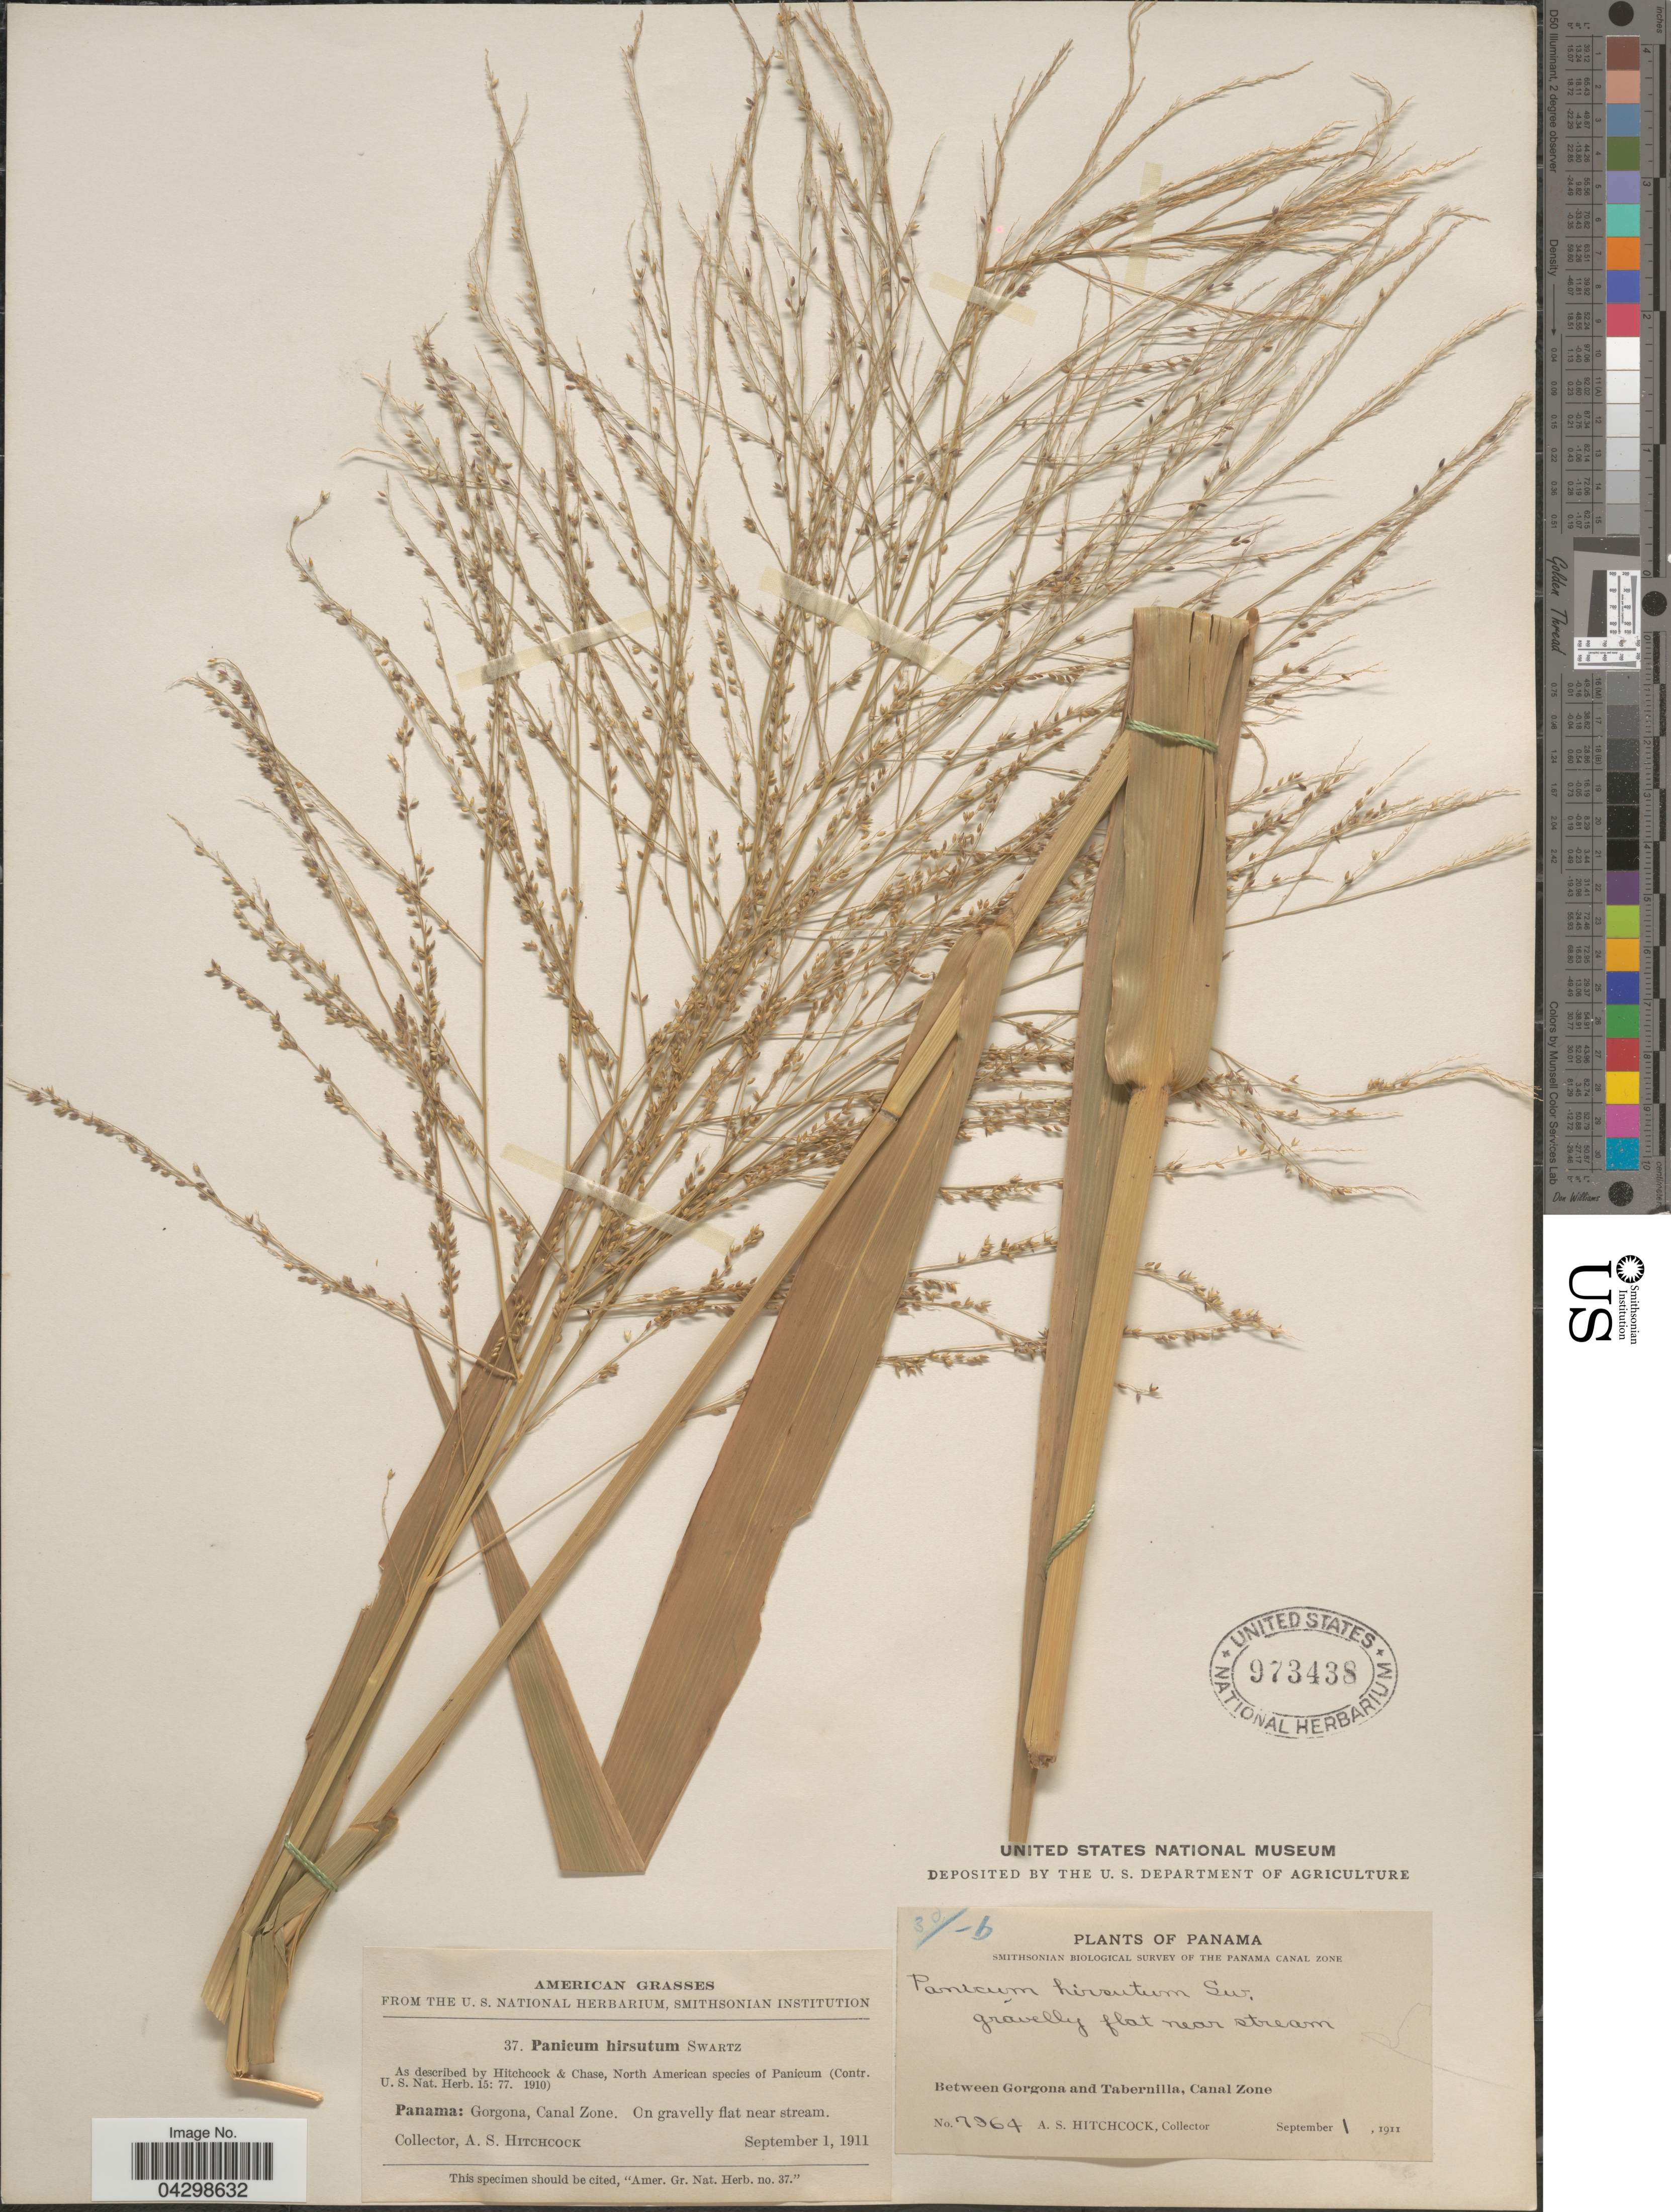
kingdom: Plantae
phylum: Tracheophyta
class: Liliopsida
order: Poales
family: Poaceae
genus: Panicum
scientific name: Panicum hirsutum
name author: Sw.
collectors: A. S. Hitchcock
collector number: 7964/30-B/37?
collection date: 1911-09-01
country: Panama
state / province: Colón / Panamá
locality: Gorgona, Canal Zone. Smithsonian Biological Survey of the Panama Canal Zone. Between Gorgona and Tabernilla, Canal Zone.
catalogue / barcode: US 973438